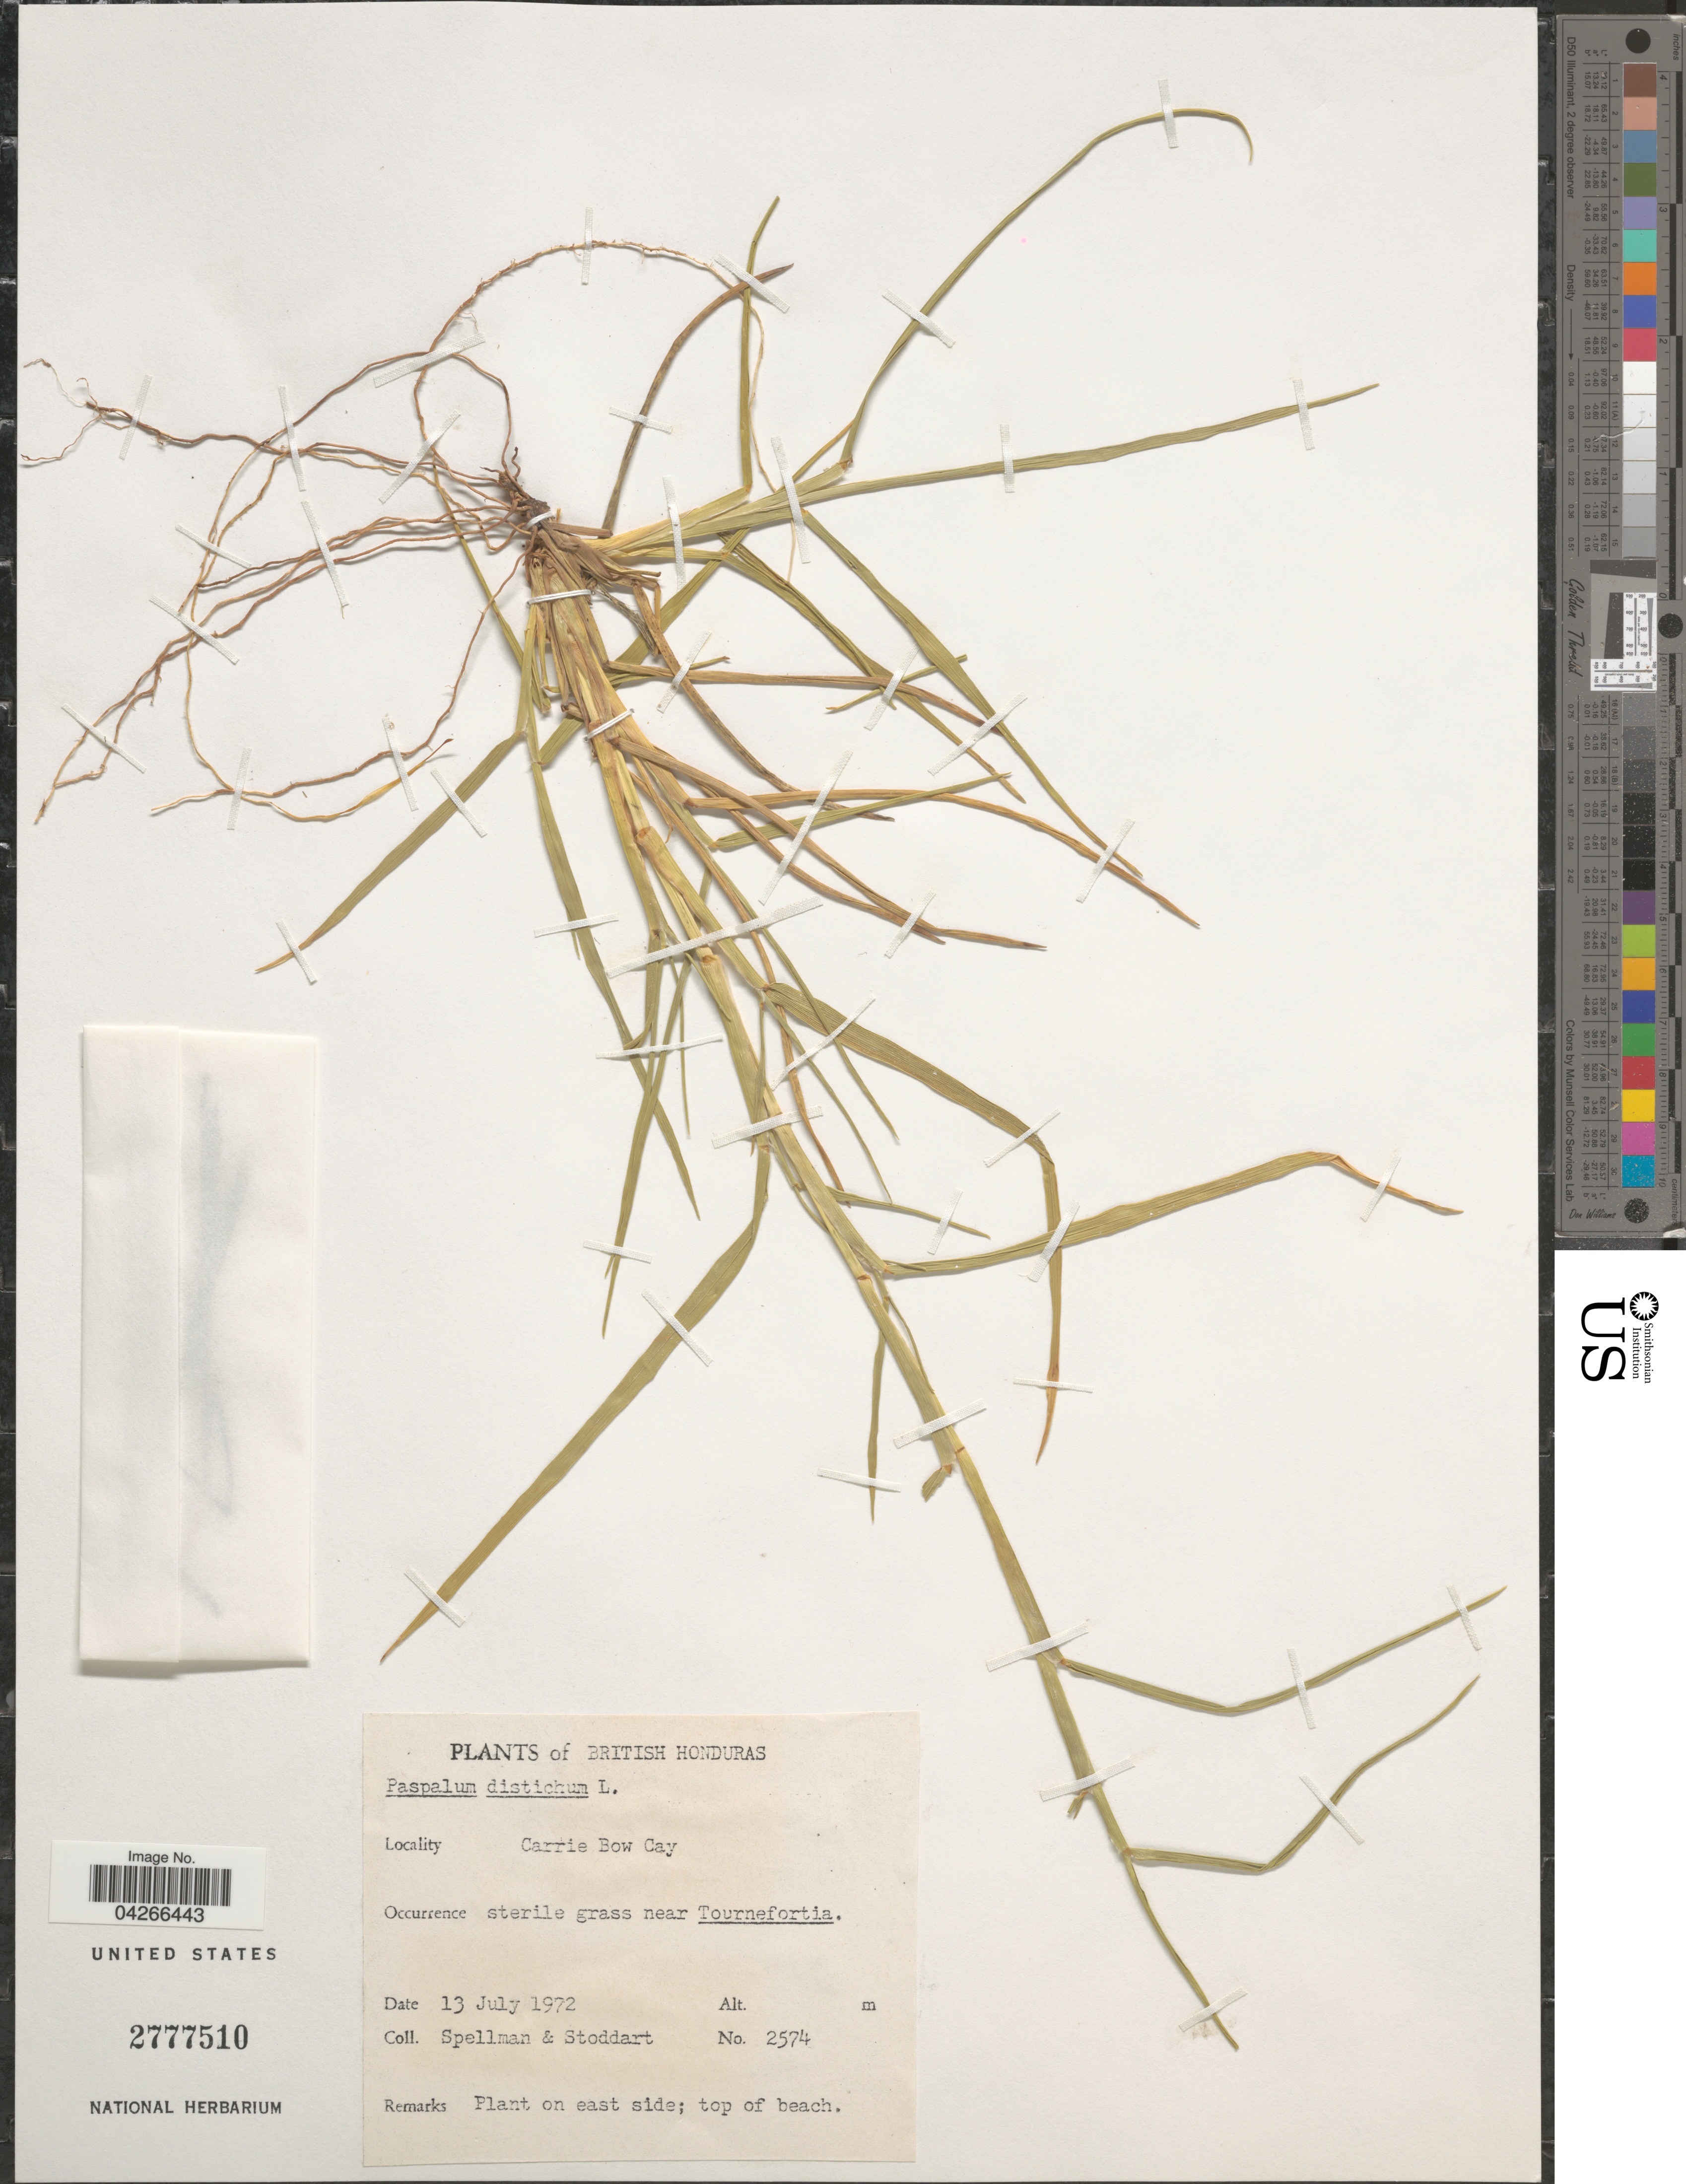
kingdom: Plantae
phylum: Tracheophyta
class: Liliopsida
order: Poales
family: Poaceae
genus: Paspalum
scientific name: Paspalum distichum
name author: L.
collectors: Spellman, -- & -. Stoddart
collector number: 2574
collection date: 1972-07-13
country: Belize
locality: British Honduras. Carrie Bow Cay.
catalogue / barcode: US 2777510